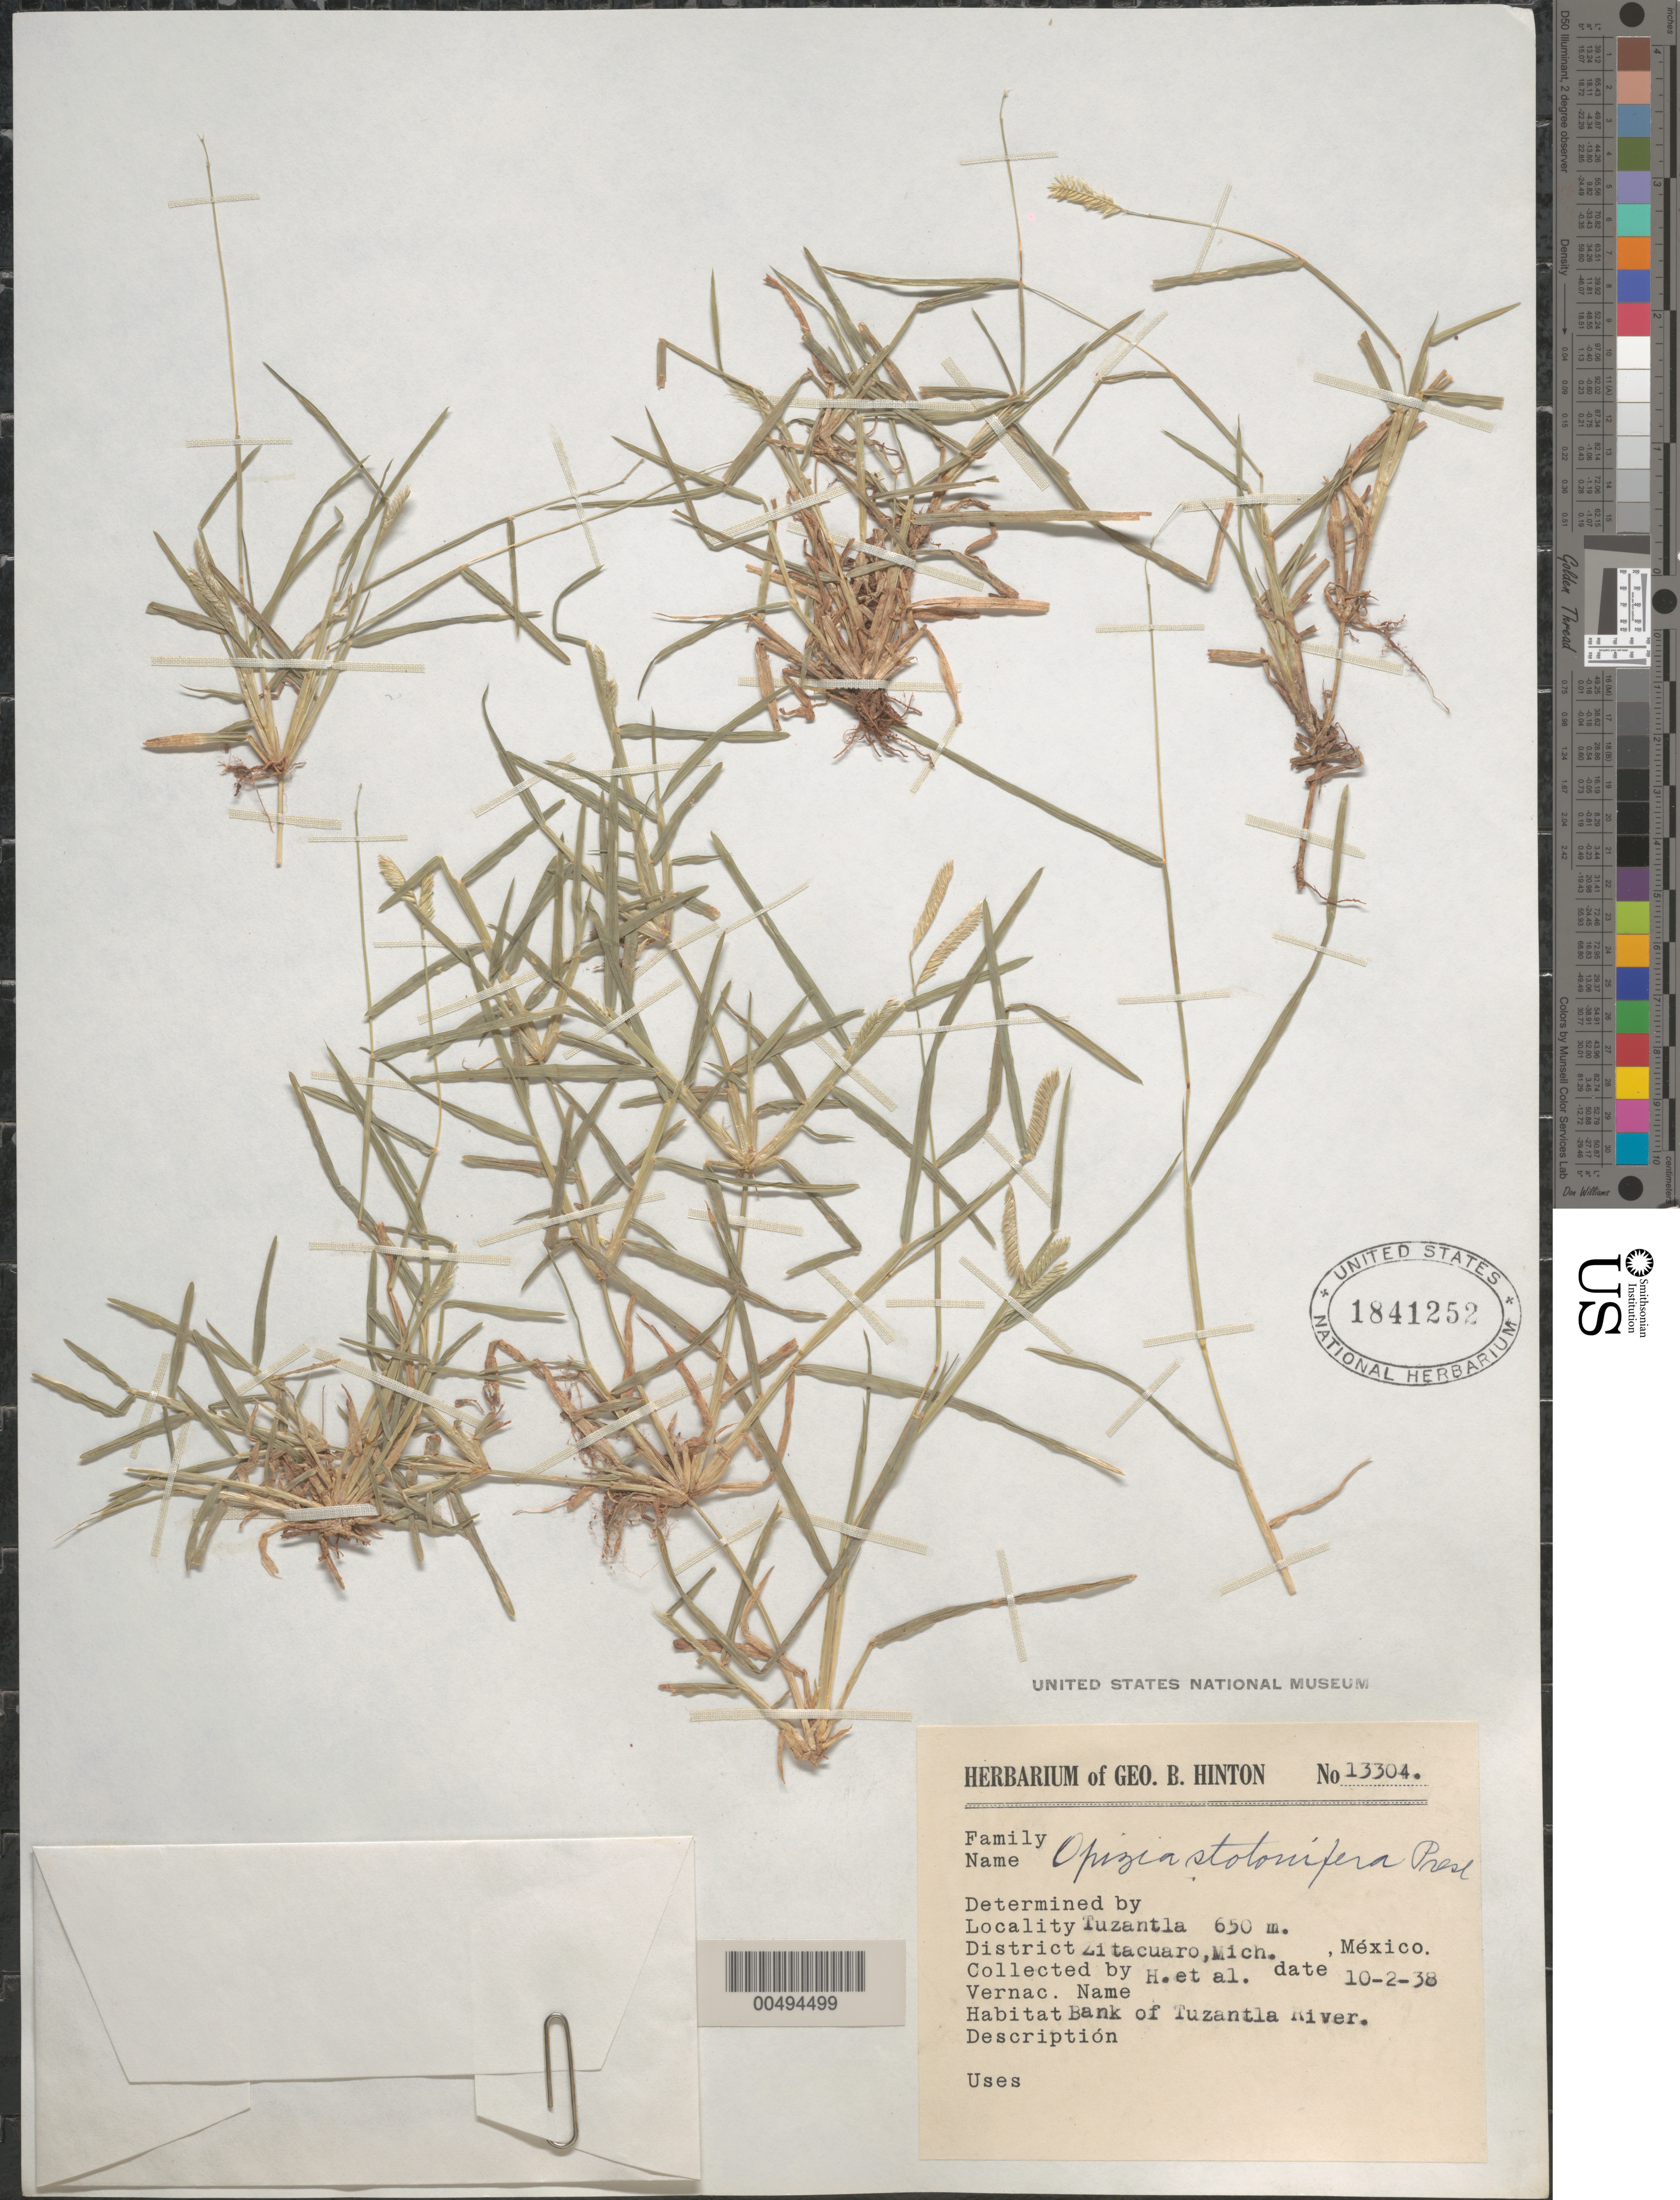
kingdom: Plantae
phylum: Tracheophyta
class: Liliopsida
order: Poales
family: Poaceae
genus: Opizia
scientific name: Opizia stolonifera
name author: J. Presl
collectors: G. B. Hinton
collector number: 13304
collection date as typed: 10 Feb 1938 or 2 Oct 1938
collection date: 1938-02-10 or 1938-10-02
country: Mexico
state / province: Michoacán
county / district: Zitacuaro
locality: Tuzantla, bank of Tuzantla River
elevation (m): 650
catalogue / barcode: US 1841252